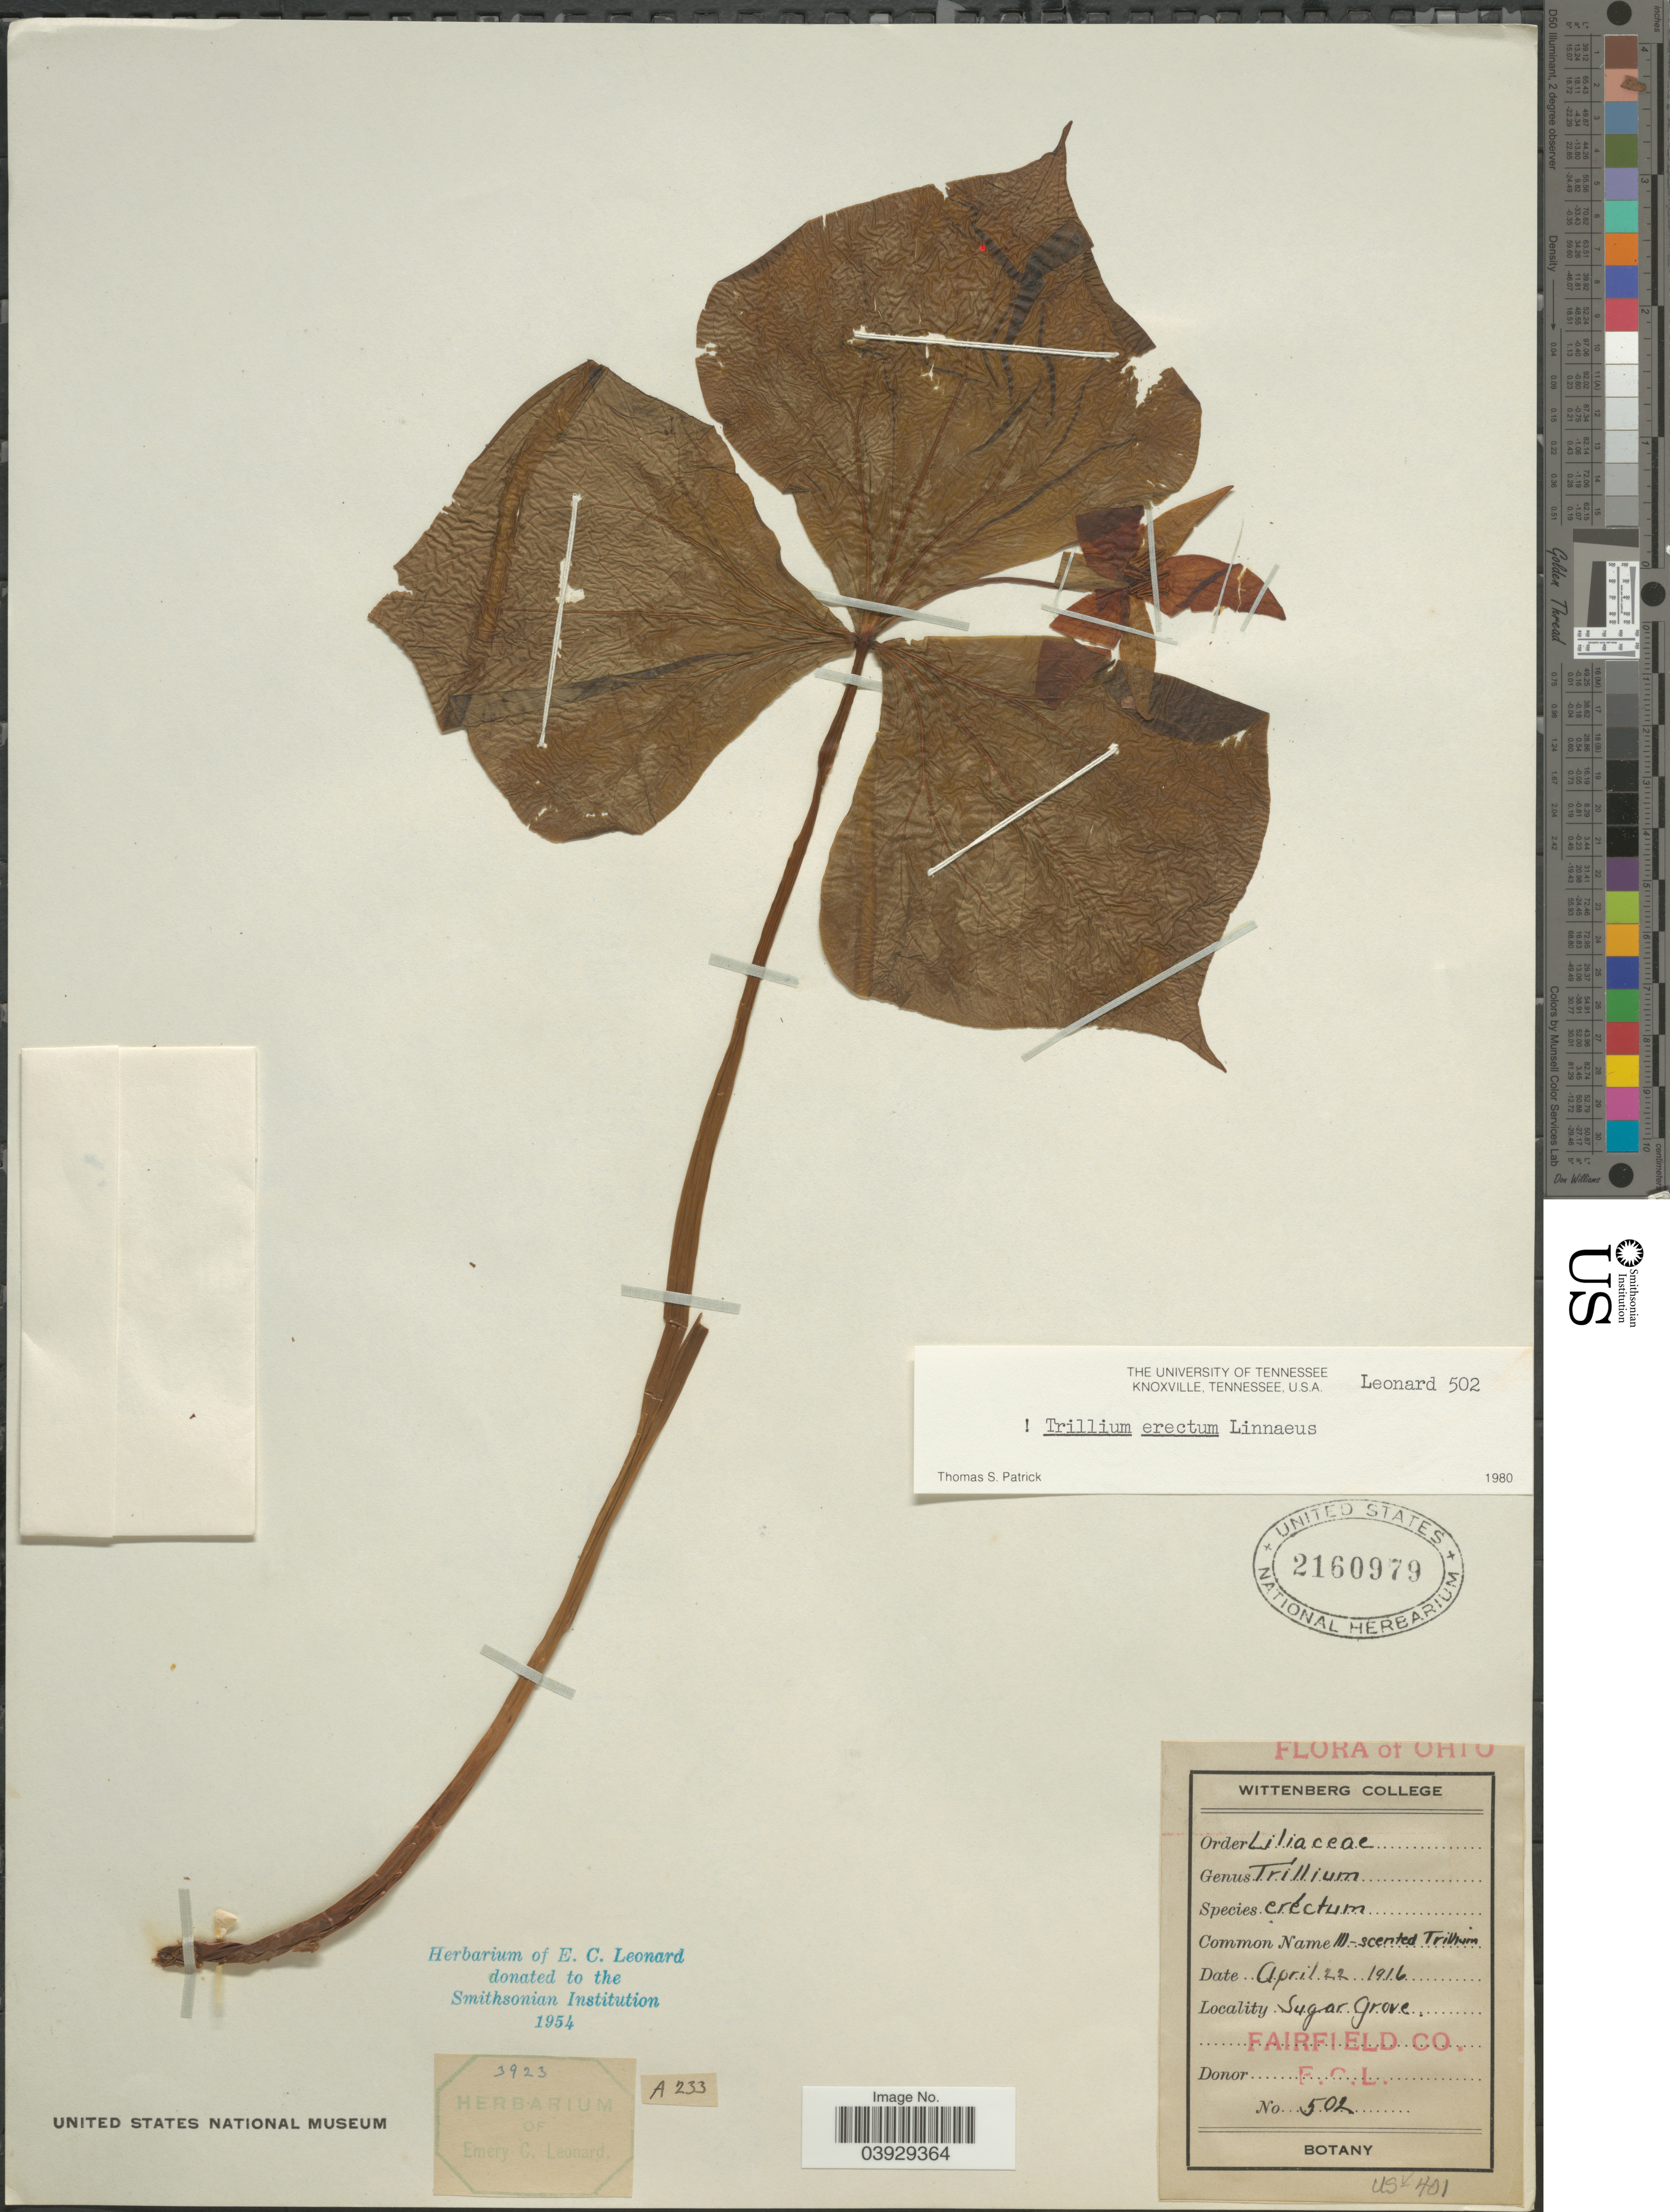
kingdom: Plantae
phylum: Tracheophyta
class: Liliopsida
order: Liliales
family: Melanthiaceae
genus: Trillium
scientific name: Trillium erectum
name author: L.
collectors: E. C. Leonard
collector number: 502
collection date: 1916-04-22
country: United States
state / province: Ohio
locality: Sugar Grove. Fairfield Co.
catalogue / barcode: US 2160979